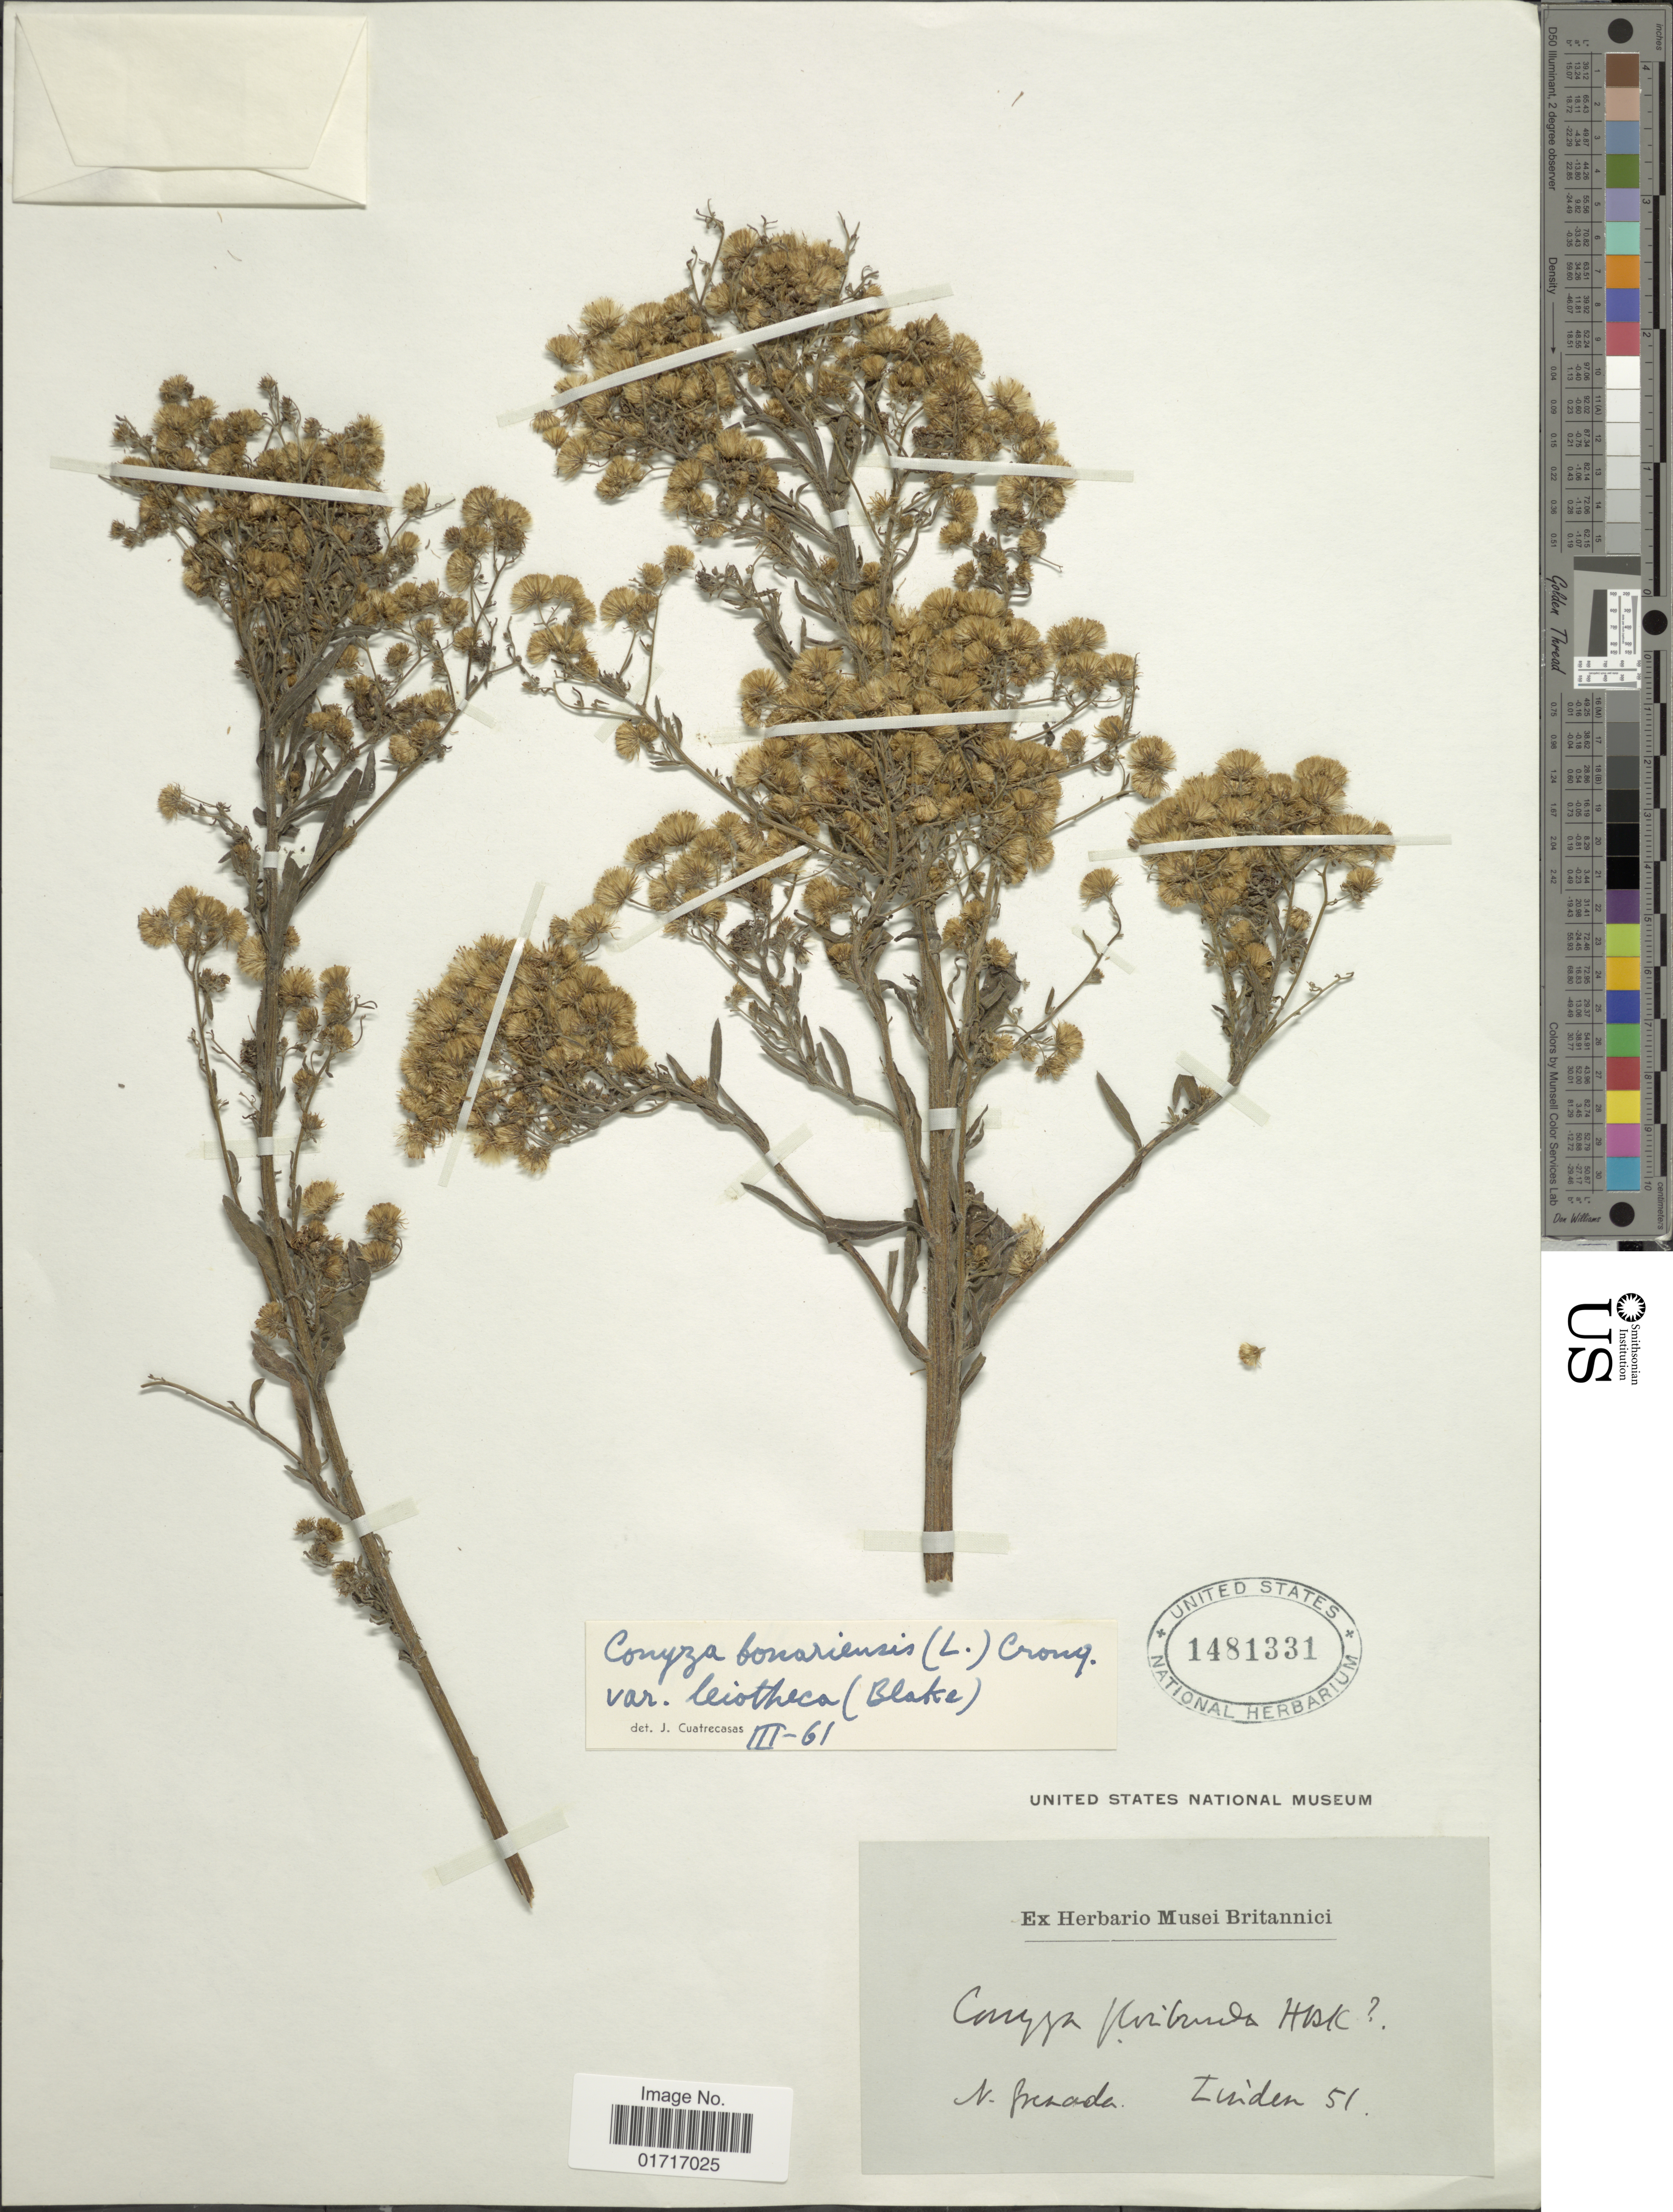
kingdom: Plantae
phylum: Tracheophyta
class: Magnoliopsida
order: Asterales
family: Asteraceae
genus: Conyza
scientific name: Conyza bonariensis var. leiotheca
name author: (S.F. Blake) Cuatrec.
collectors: -- Linden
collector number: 51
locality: N. Grenada.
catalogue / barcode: US 1481331